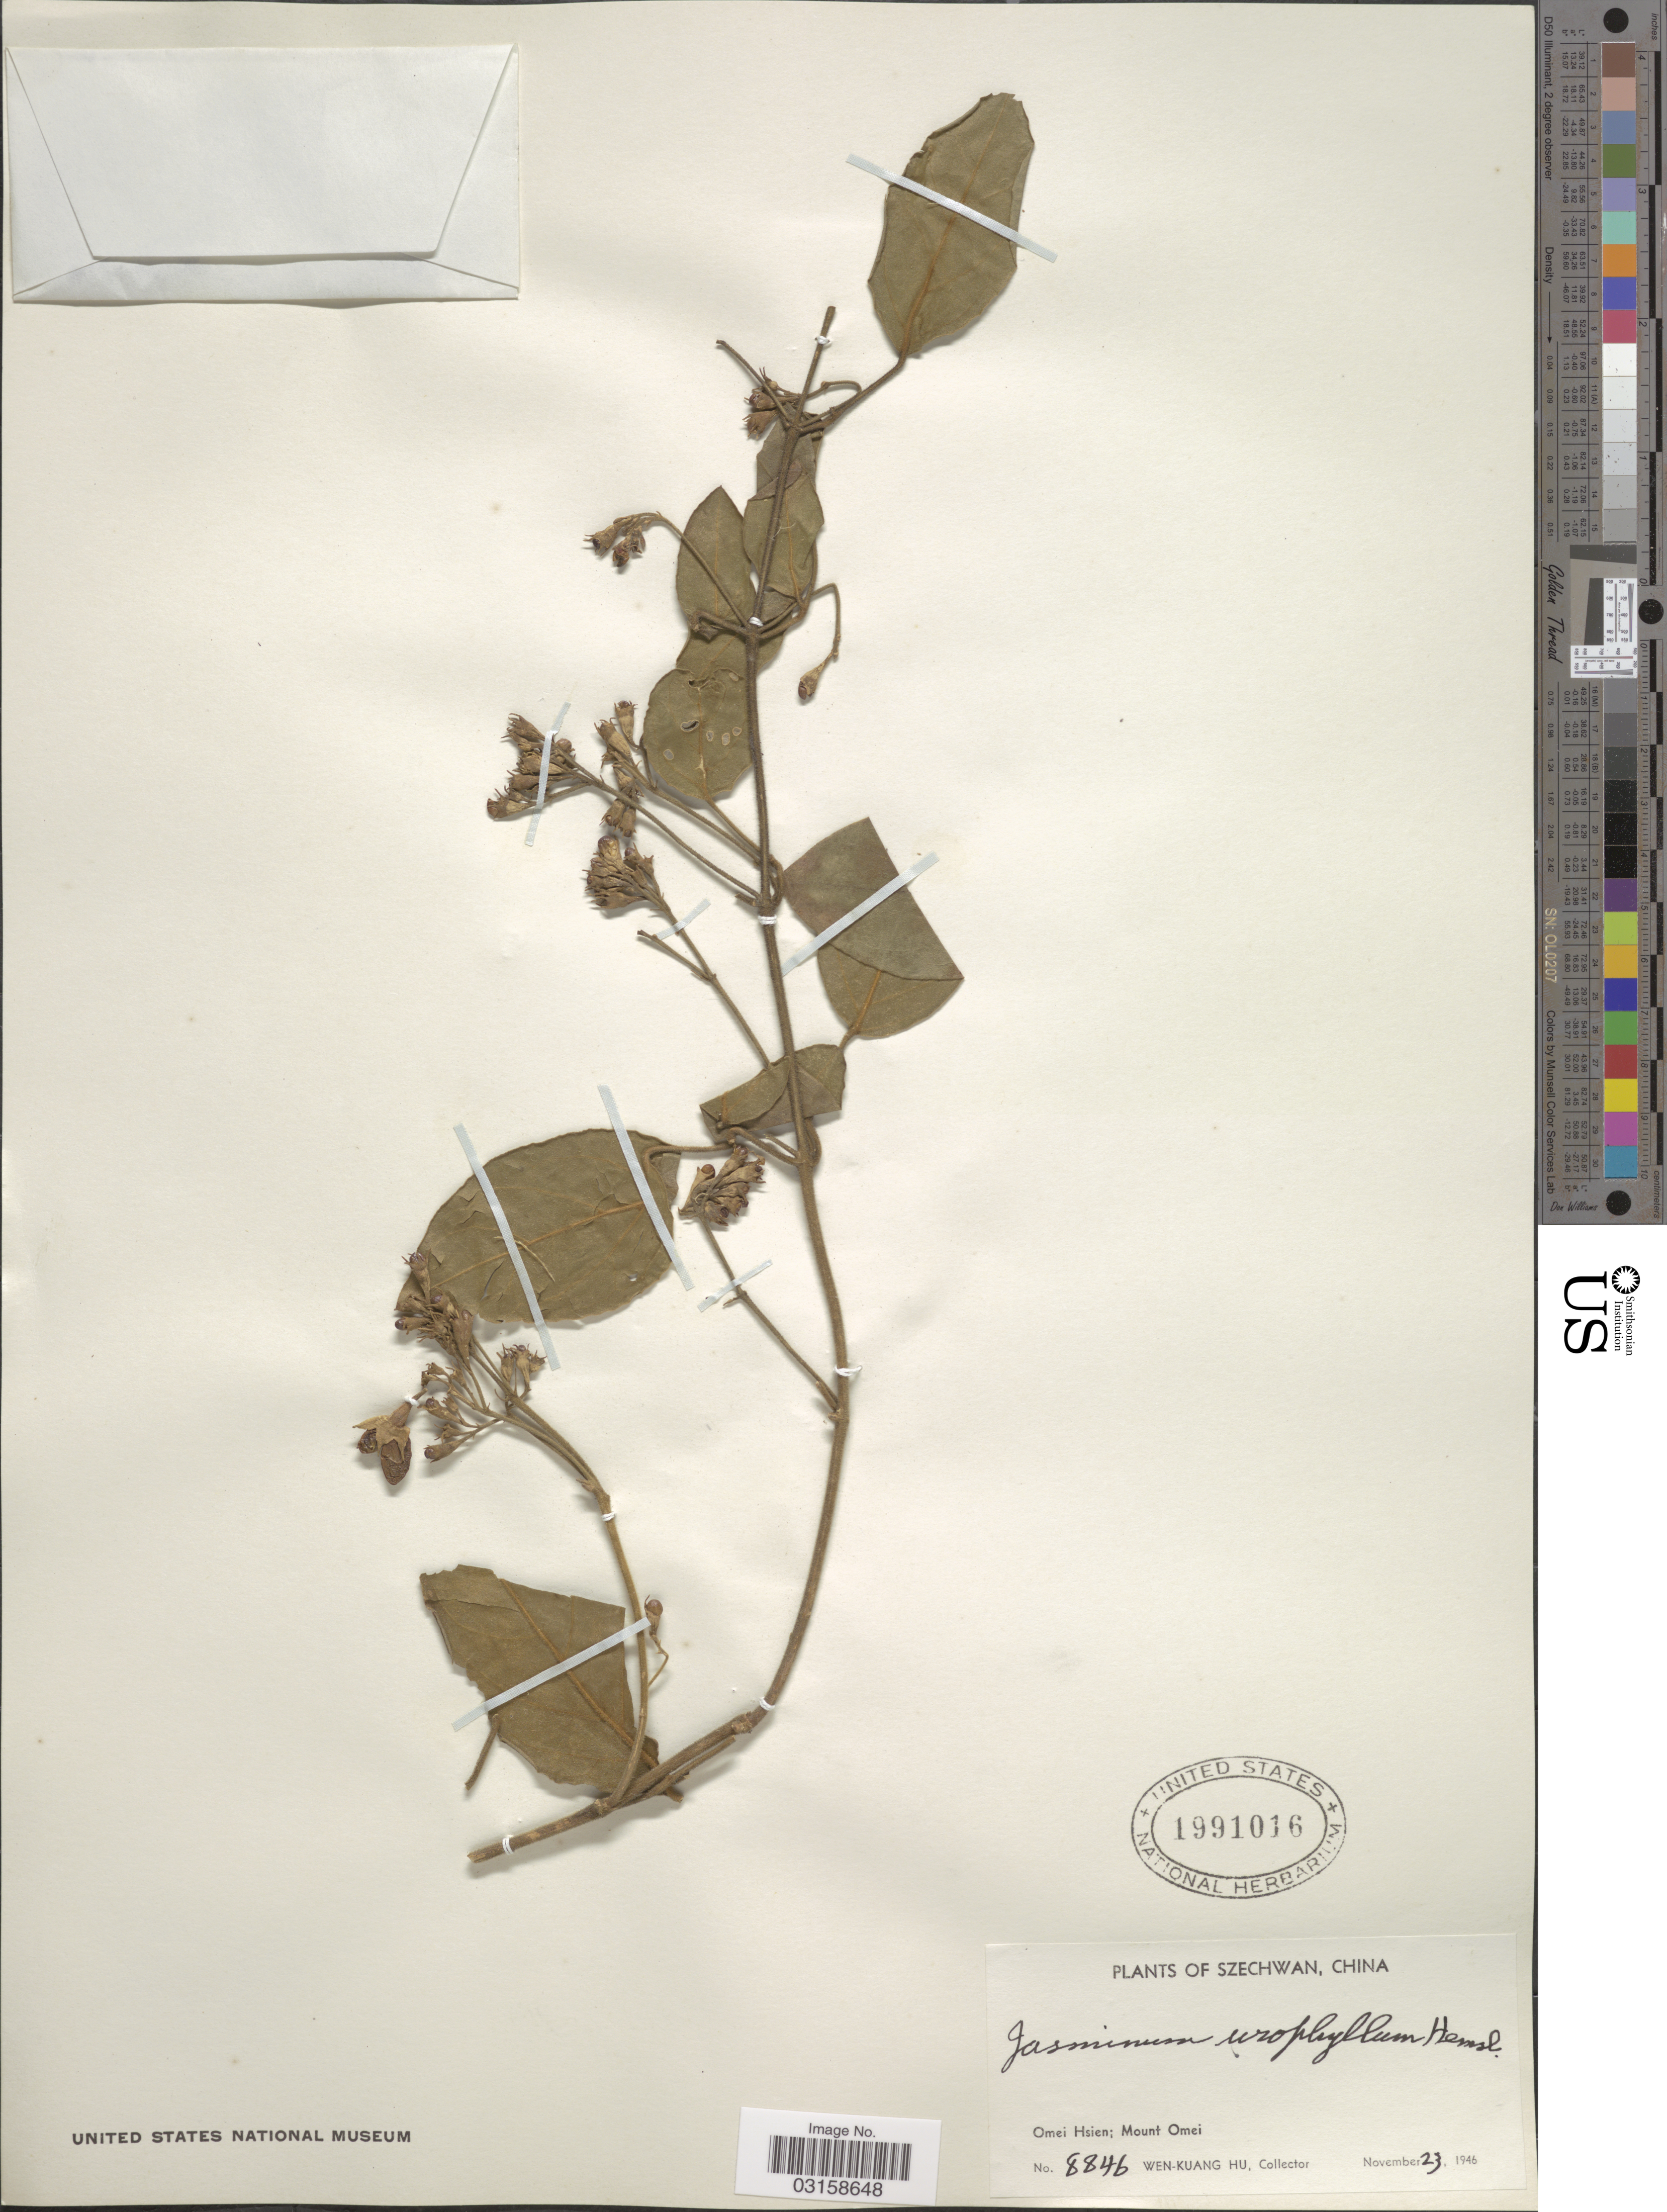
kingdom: Plantae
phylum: Tracheophyta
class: Magnoliopsida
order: Lamiales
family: Oleaceae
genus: Jasminum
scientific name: Jasminum urophyllum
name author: Hemsl.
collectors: W. K. Hu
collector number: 8846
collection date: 1946-11-23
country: China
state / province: Sichuan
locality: Szechwan. Omei Hsien; Mount Omei.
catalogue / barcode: US 1991016